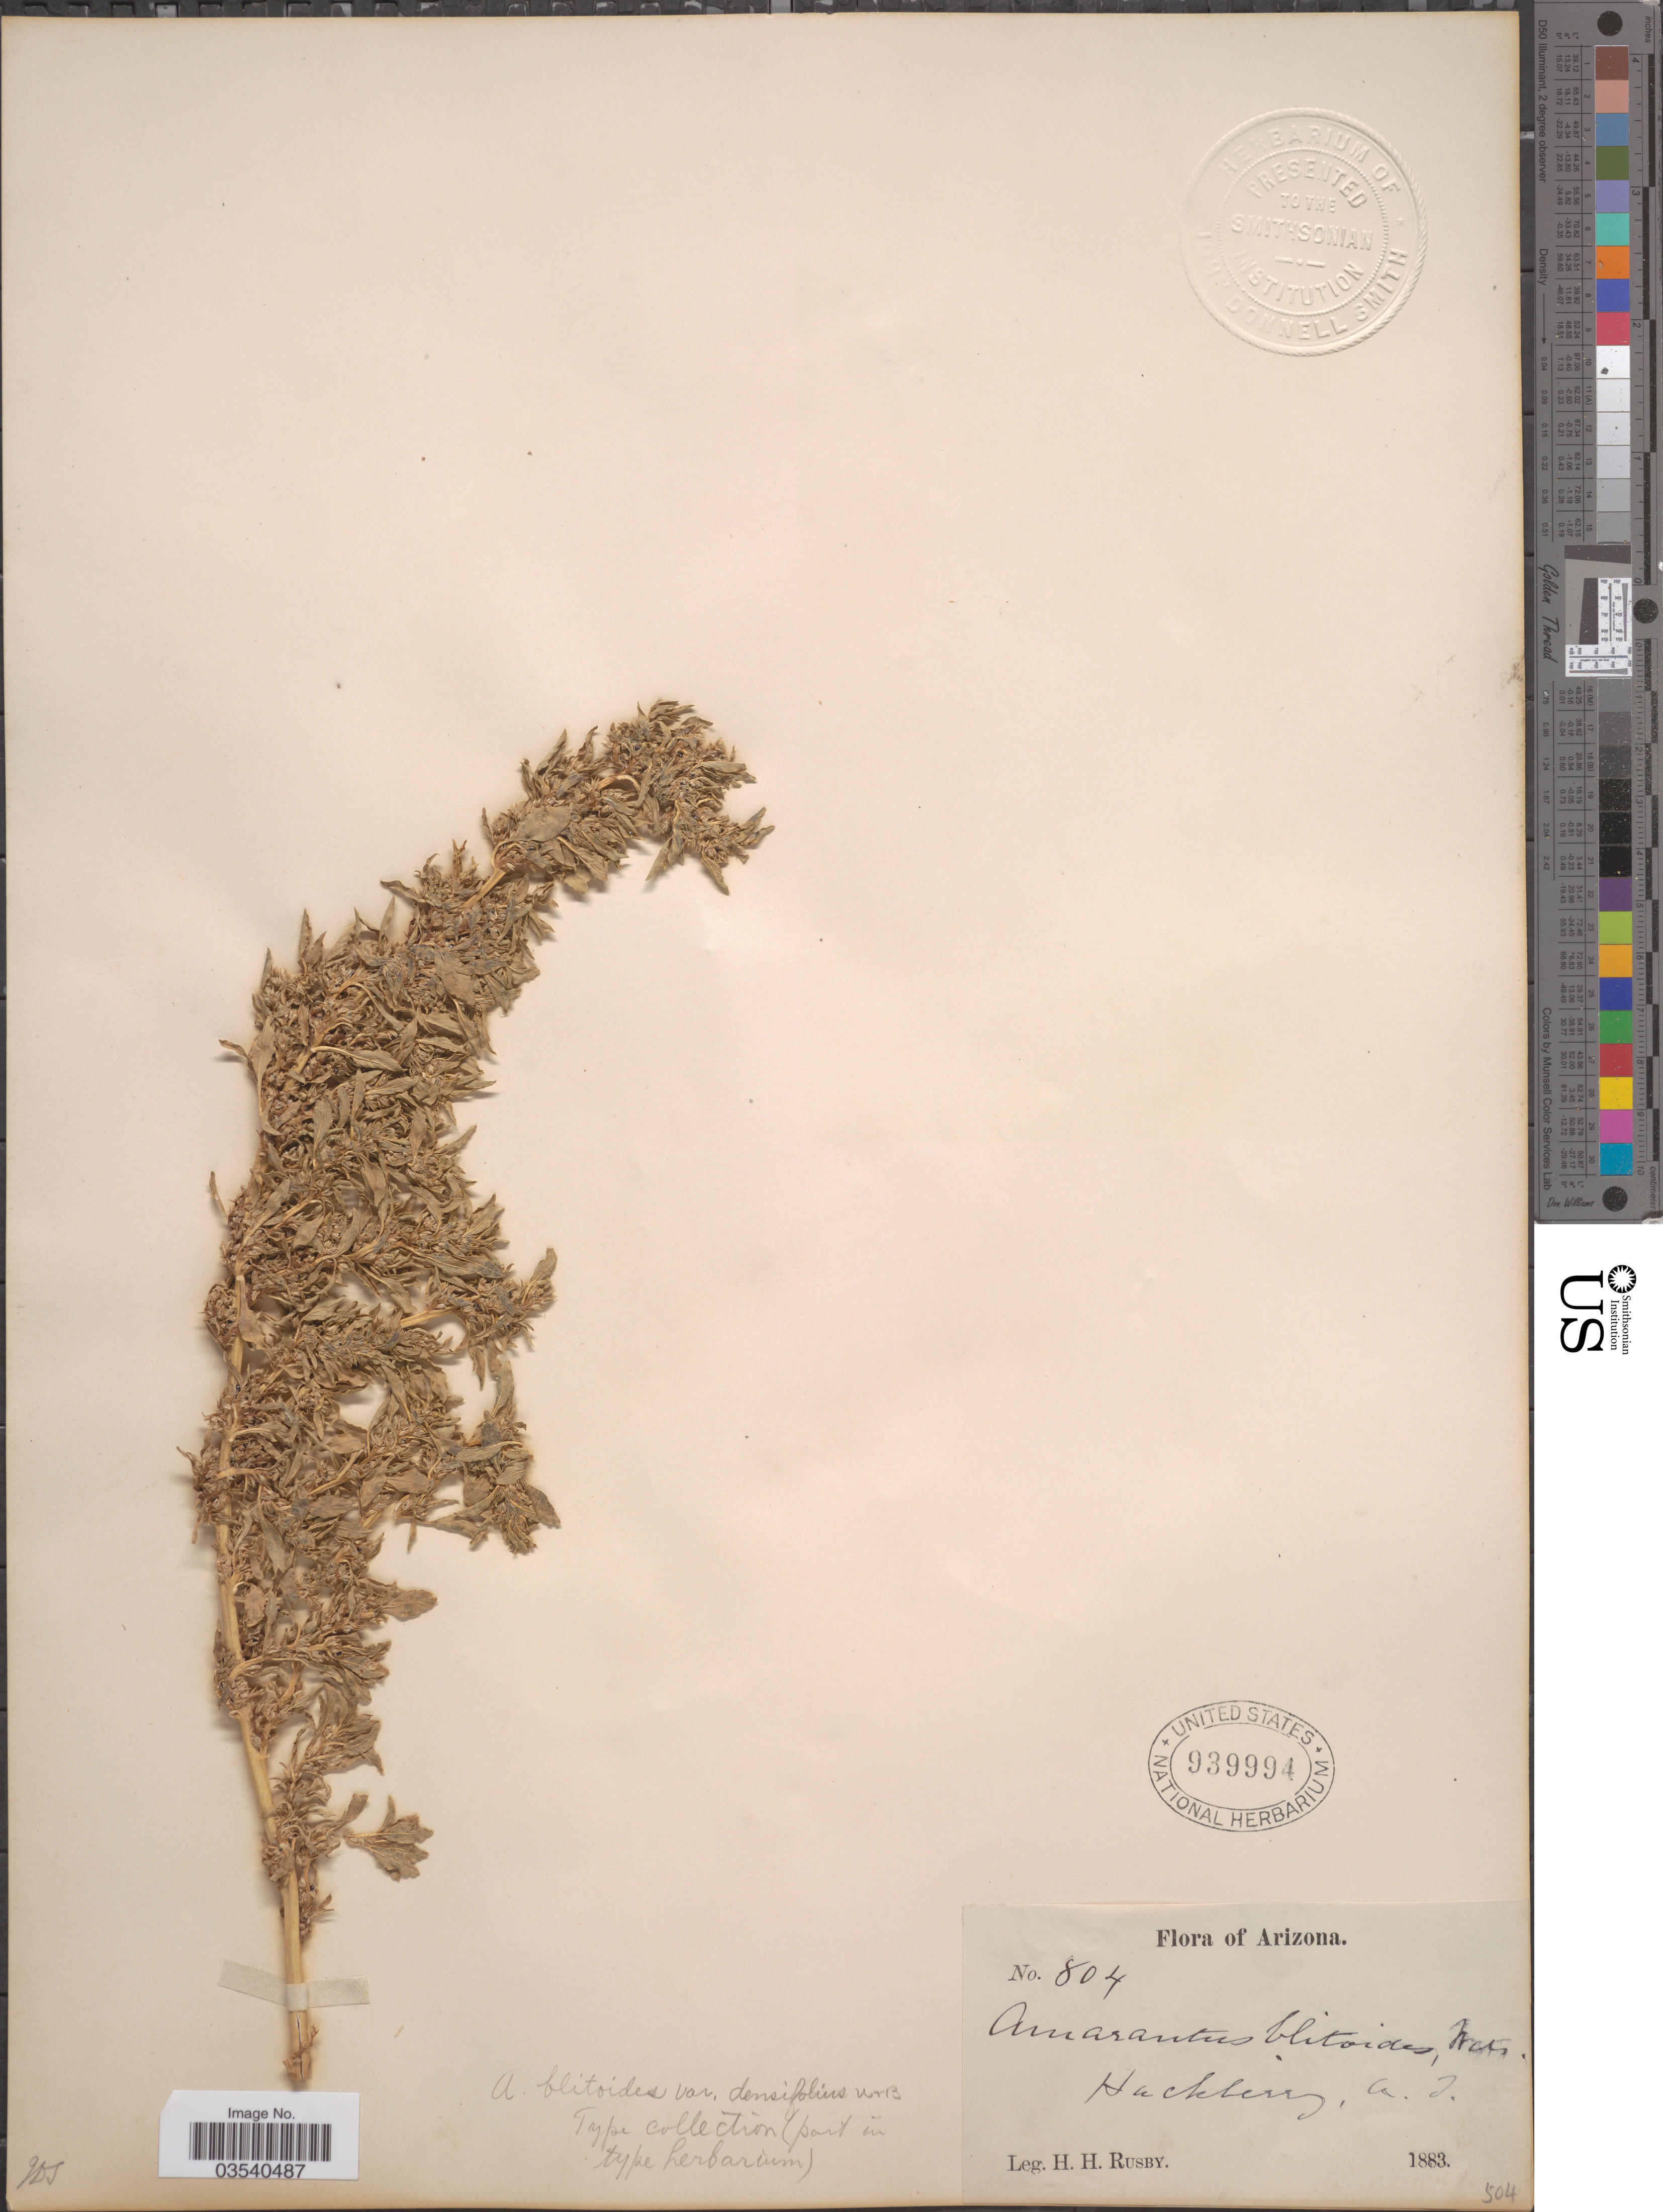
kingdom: Plantae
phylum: Tracheophyta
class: Magnoliopsida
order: Caryophyllales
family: Amaranthaceae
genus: Amaranthus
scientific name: Amaranthus graecizans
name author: L.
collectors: H. H. Rusby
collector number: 804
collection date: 1883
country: United States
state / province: Arizona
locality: Hackberry, A. T.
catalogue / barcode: US 939994